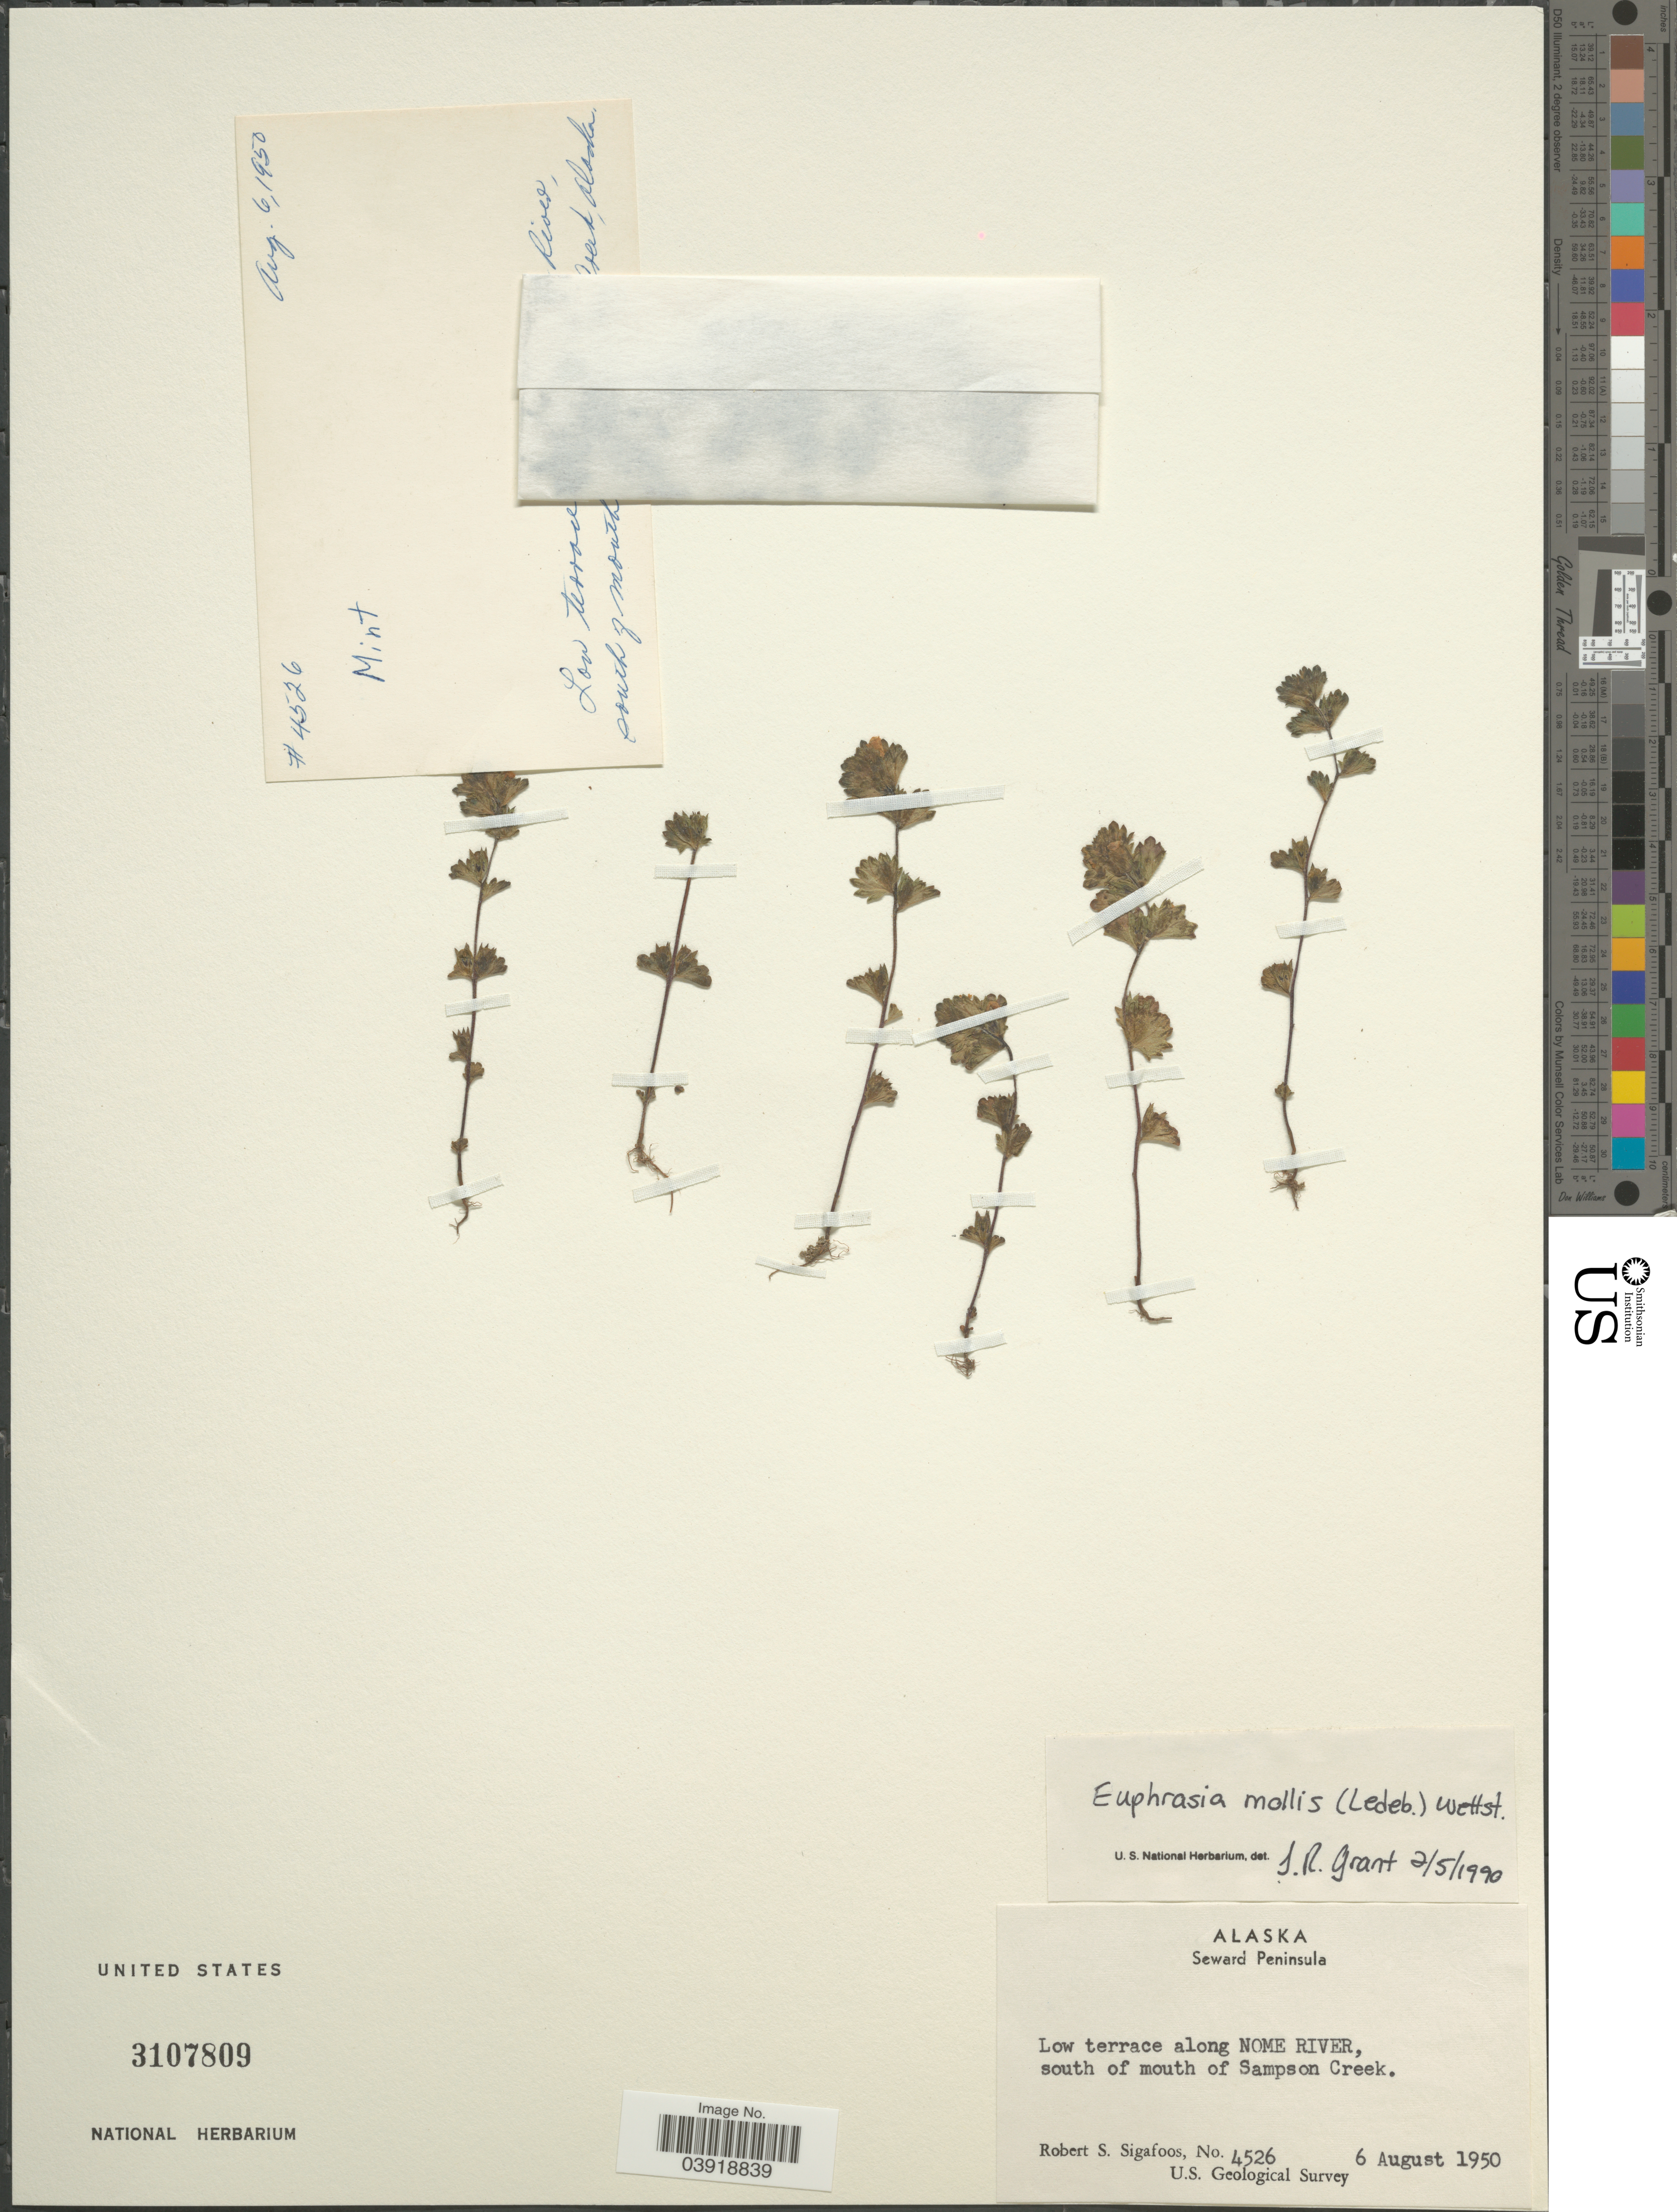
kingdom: Plantae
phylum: Tracheophyta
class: Magnoliopsida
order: Lamiales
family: Orobanchaceae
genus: Euphrasia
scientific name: Euphrasia mollis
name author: (Ledeb.) Wettst.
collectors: R. Sigafoos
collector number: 4526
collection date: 1950-08-06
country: United States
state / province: Alaska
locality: Seward Peninsula. Low terrace along Nome River, south of mouth of Sampson Creek.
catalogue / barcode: US 3107809